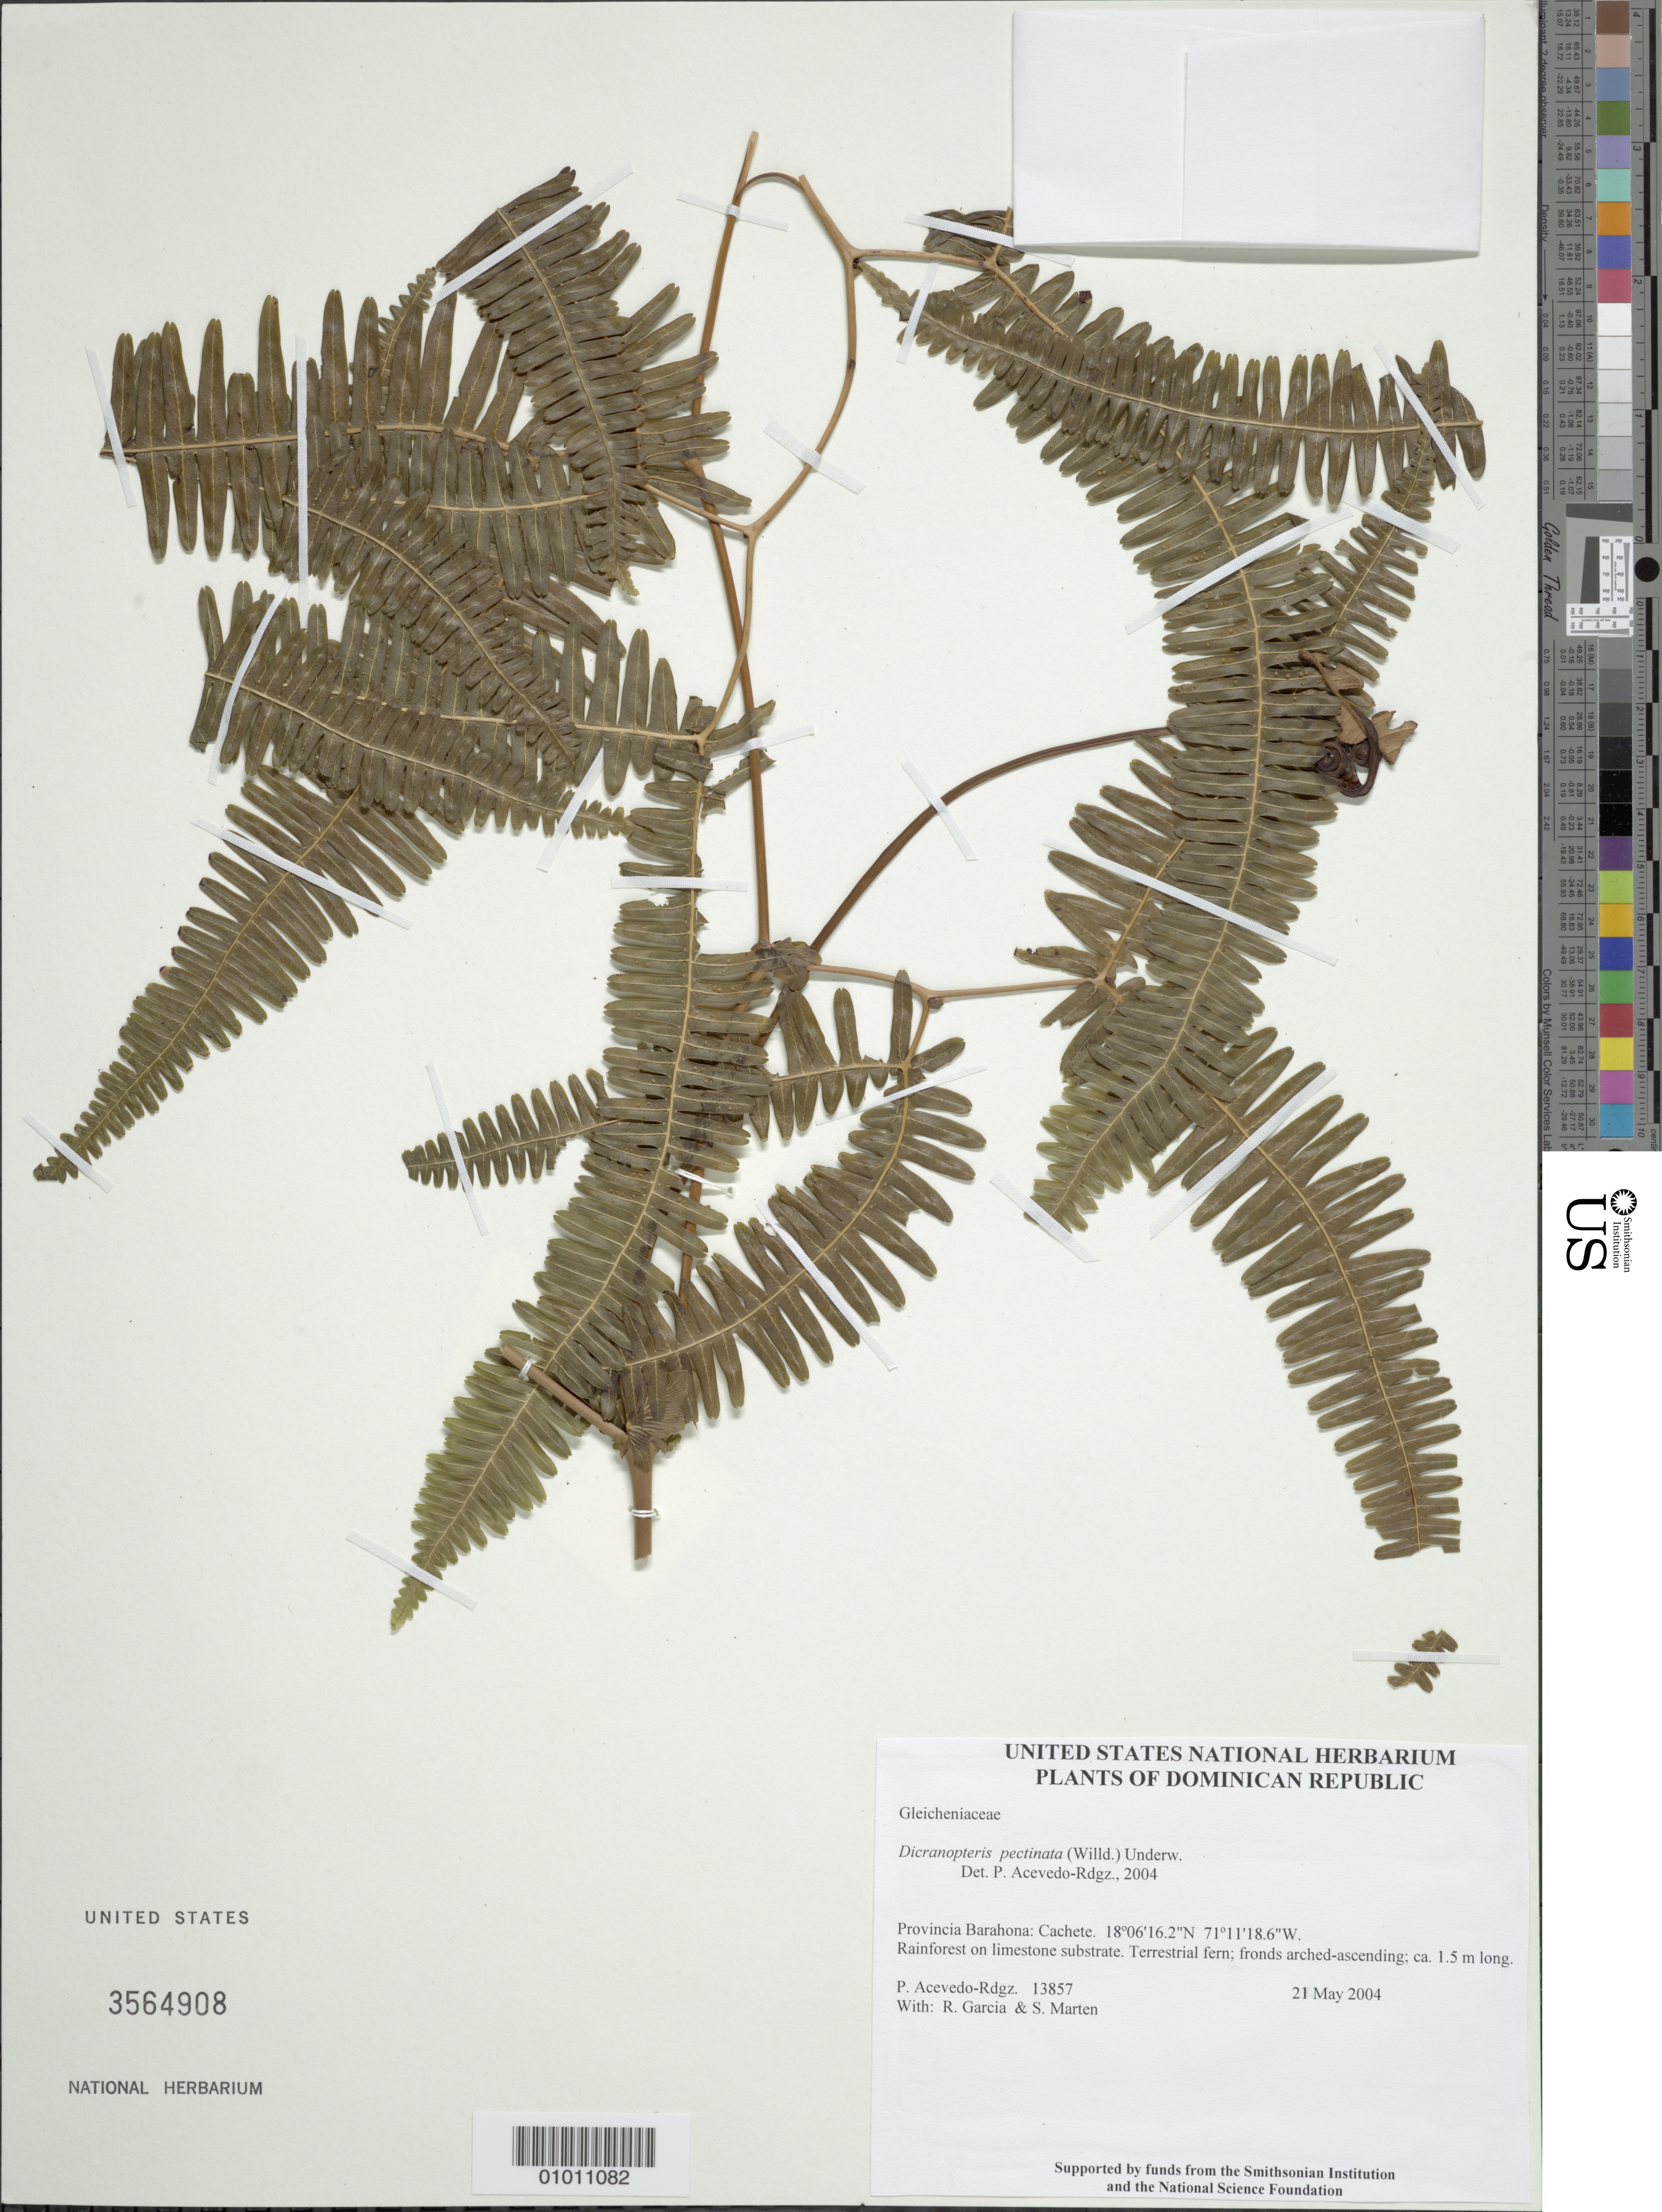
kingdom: Plantae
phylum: Tracheophyta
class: Polypodiopsida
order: Gleicheniales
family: Gleicheniaceae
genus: Gleichenella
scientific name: Gleichenella pectinata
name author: (Willd.) Ching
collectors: P. Acevedo-Rodr., R. G. García & S. Marten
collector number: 13857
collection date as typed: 21 May 2004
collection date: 2004-05-21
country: Dominican Republic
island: Hispaniola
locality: Provincia Barahona: Cachete.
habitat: Rainforest on limestone substrate.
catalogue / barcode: US 3564908